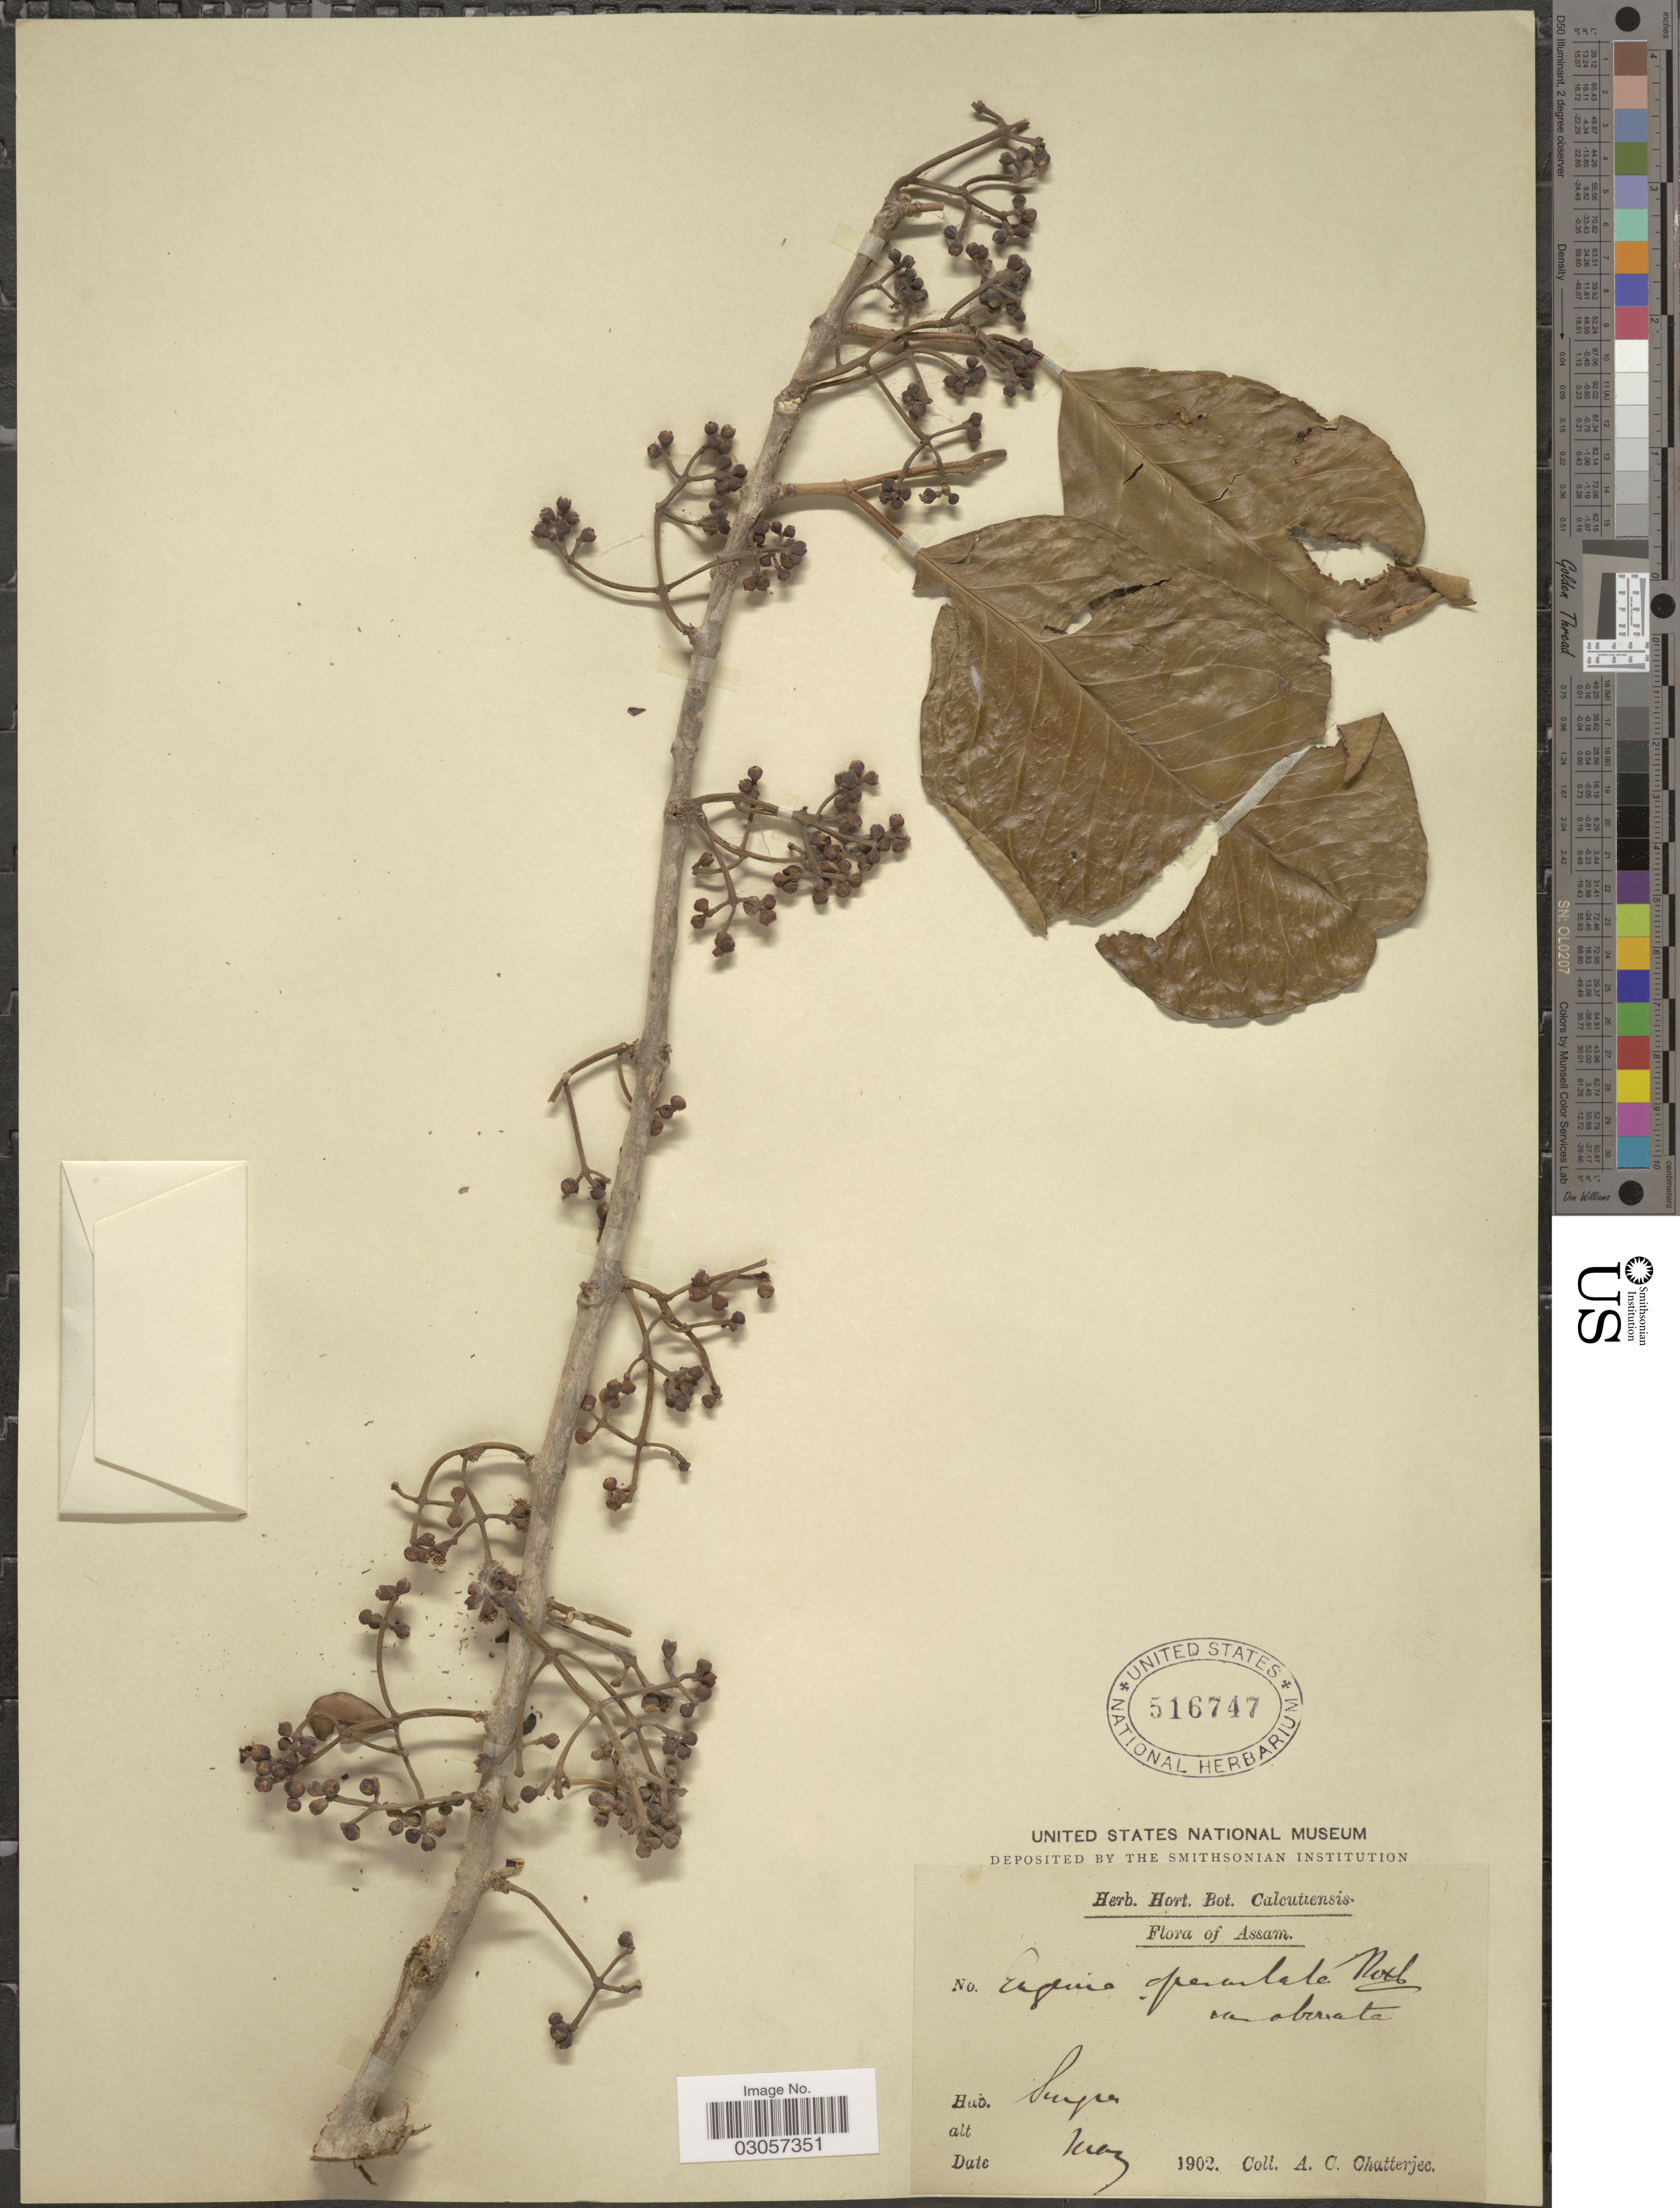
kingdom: Plantae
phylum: Tracheophyta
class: Magnoliopsida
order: Myrtales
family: Myrtaceae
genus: Syzygium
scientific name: Syzygium nervosum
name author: DC.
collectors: A. Chatterjee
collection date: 1902-05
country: India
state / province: Assam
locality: Sunya. [interpreted]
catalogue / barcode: US 516747